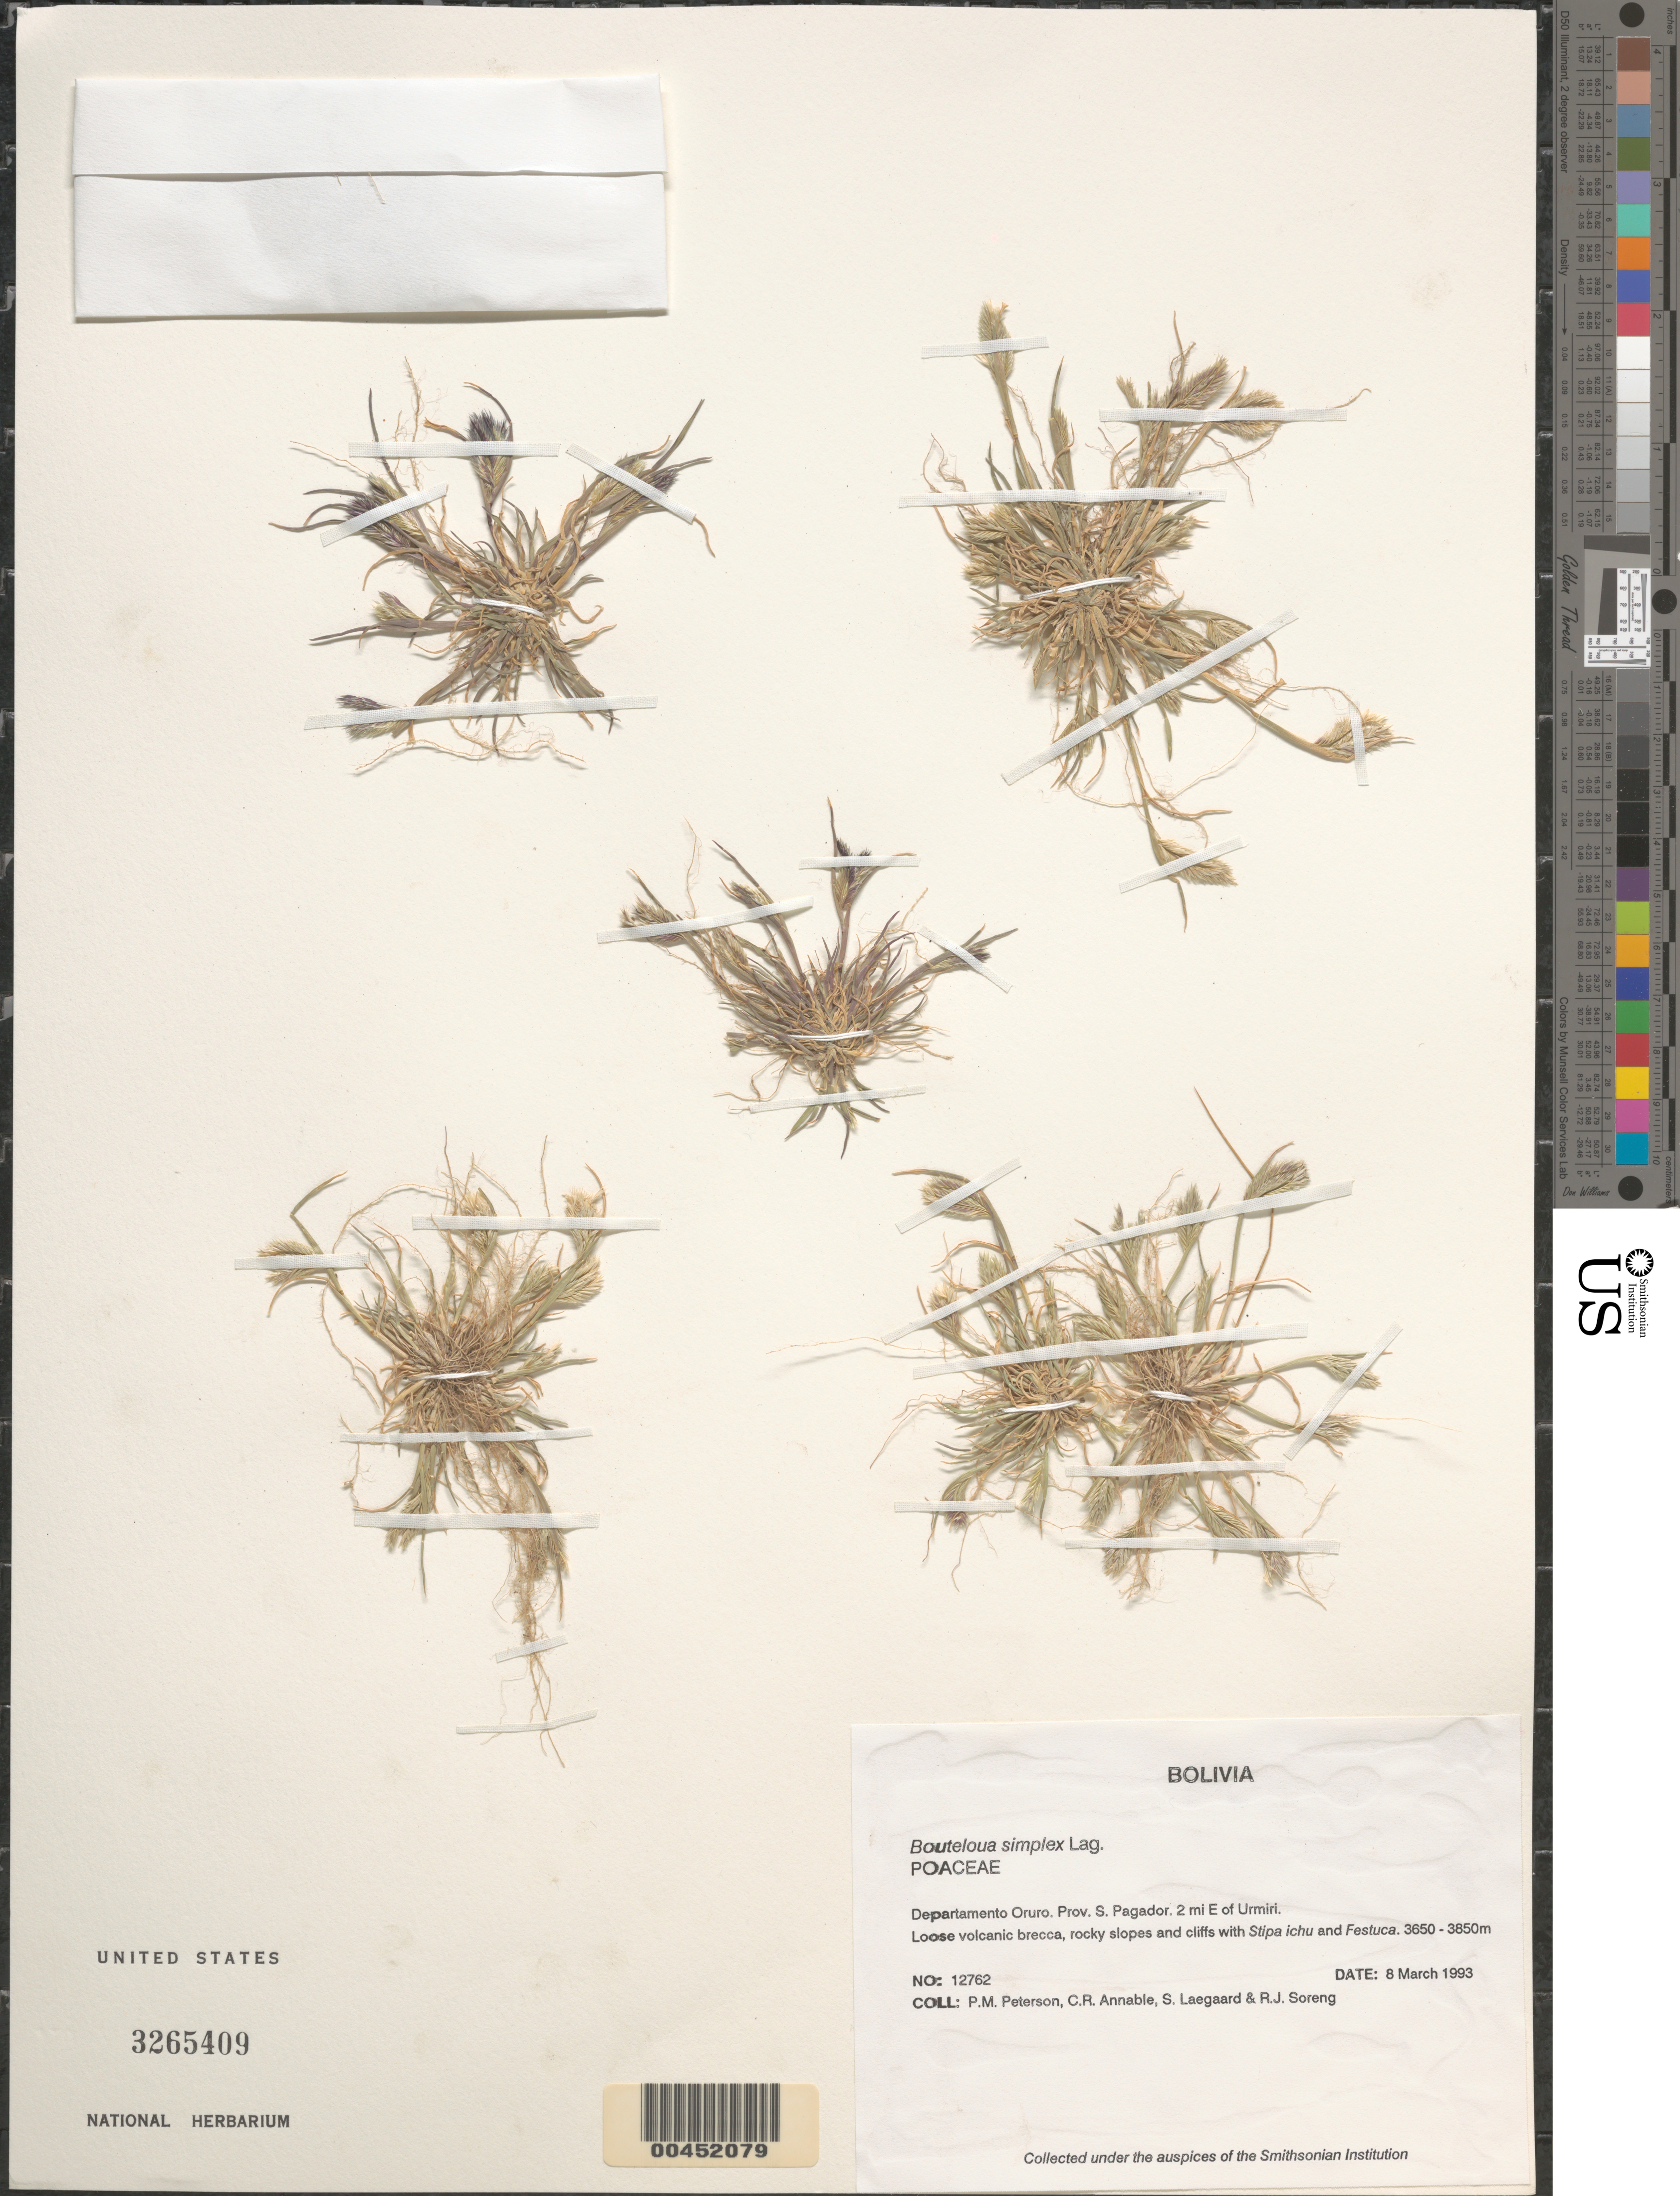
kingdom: Plantae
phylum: Tracheophyta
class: Liliopsida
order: Poales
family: Poaceae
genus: Bouteloua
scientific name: Bouteloua simplex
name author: Lag.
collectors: P. M. Peterson, C. R. Annable, S. Lægaard & R. J. Soreng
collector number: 12762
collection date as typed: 08 Mar 1993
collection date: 1993-03-08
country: Bolivia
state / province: Oruro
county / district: Sebastián Pagador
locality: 2 mi E of Urmiri.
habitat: Loose volcanic brecca, rocky slopes and cliffs with Stipa ichu and Festuca.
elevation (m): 3650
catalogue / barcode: US 3265409